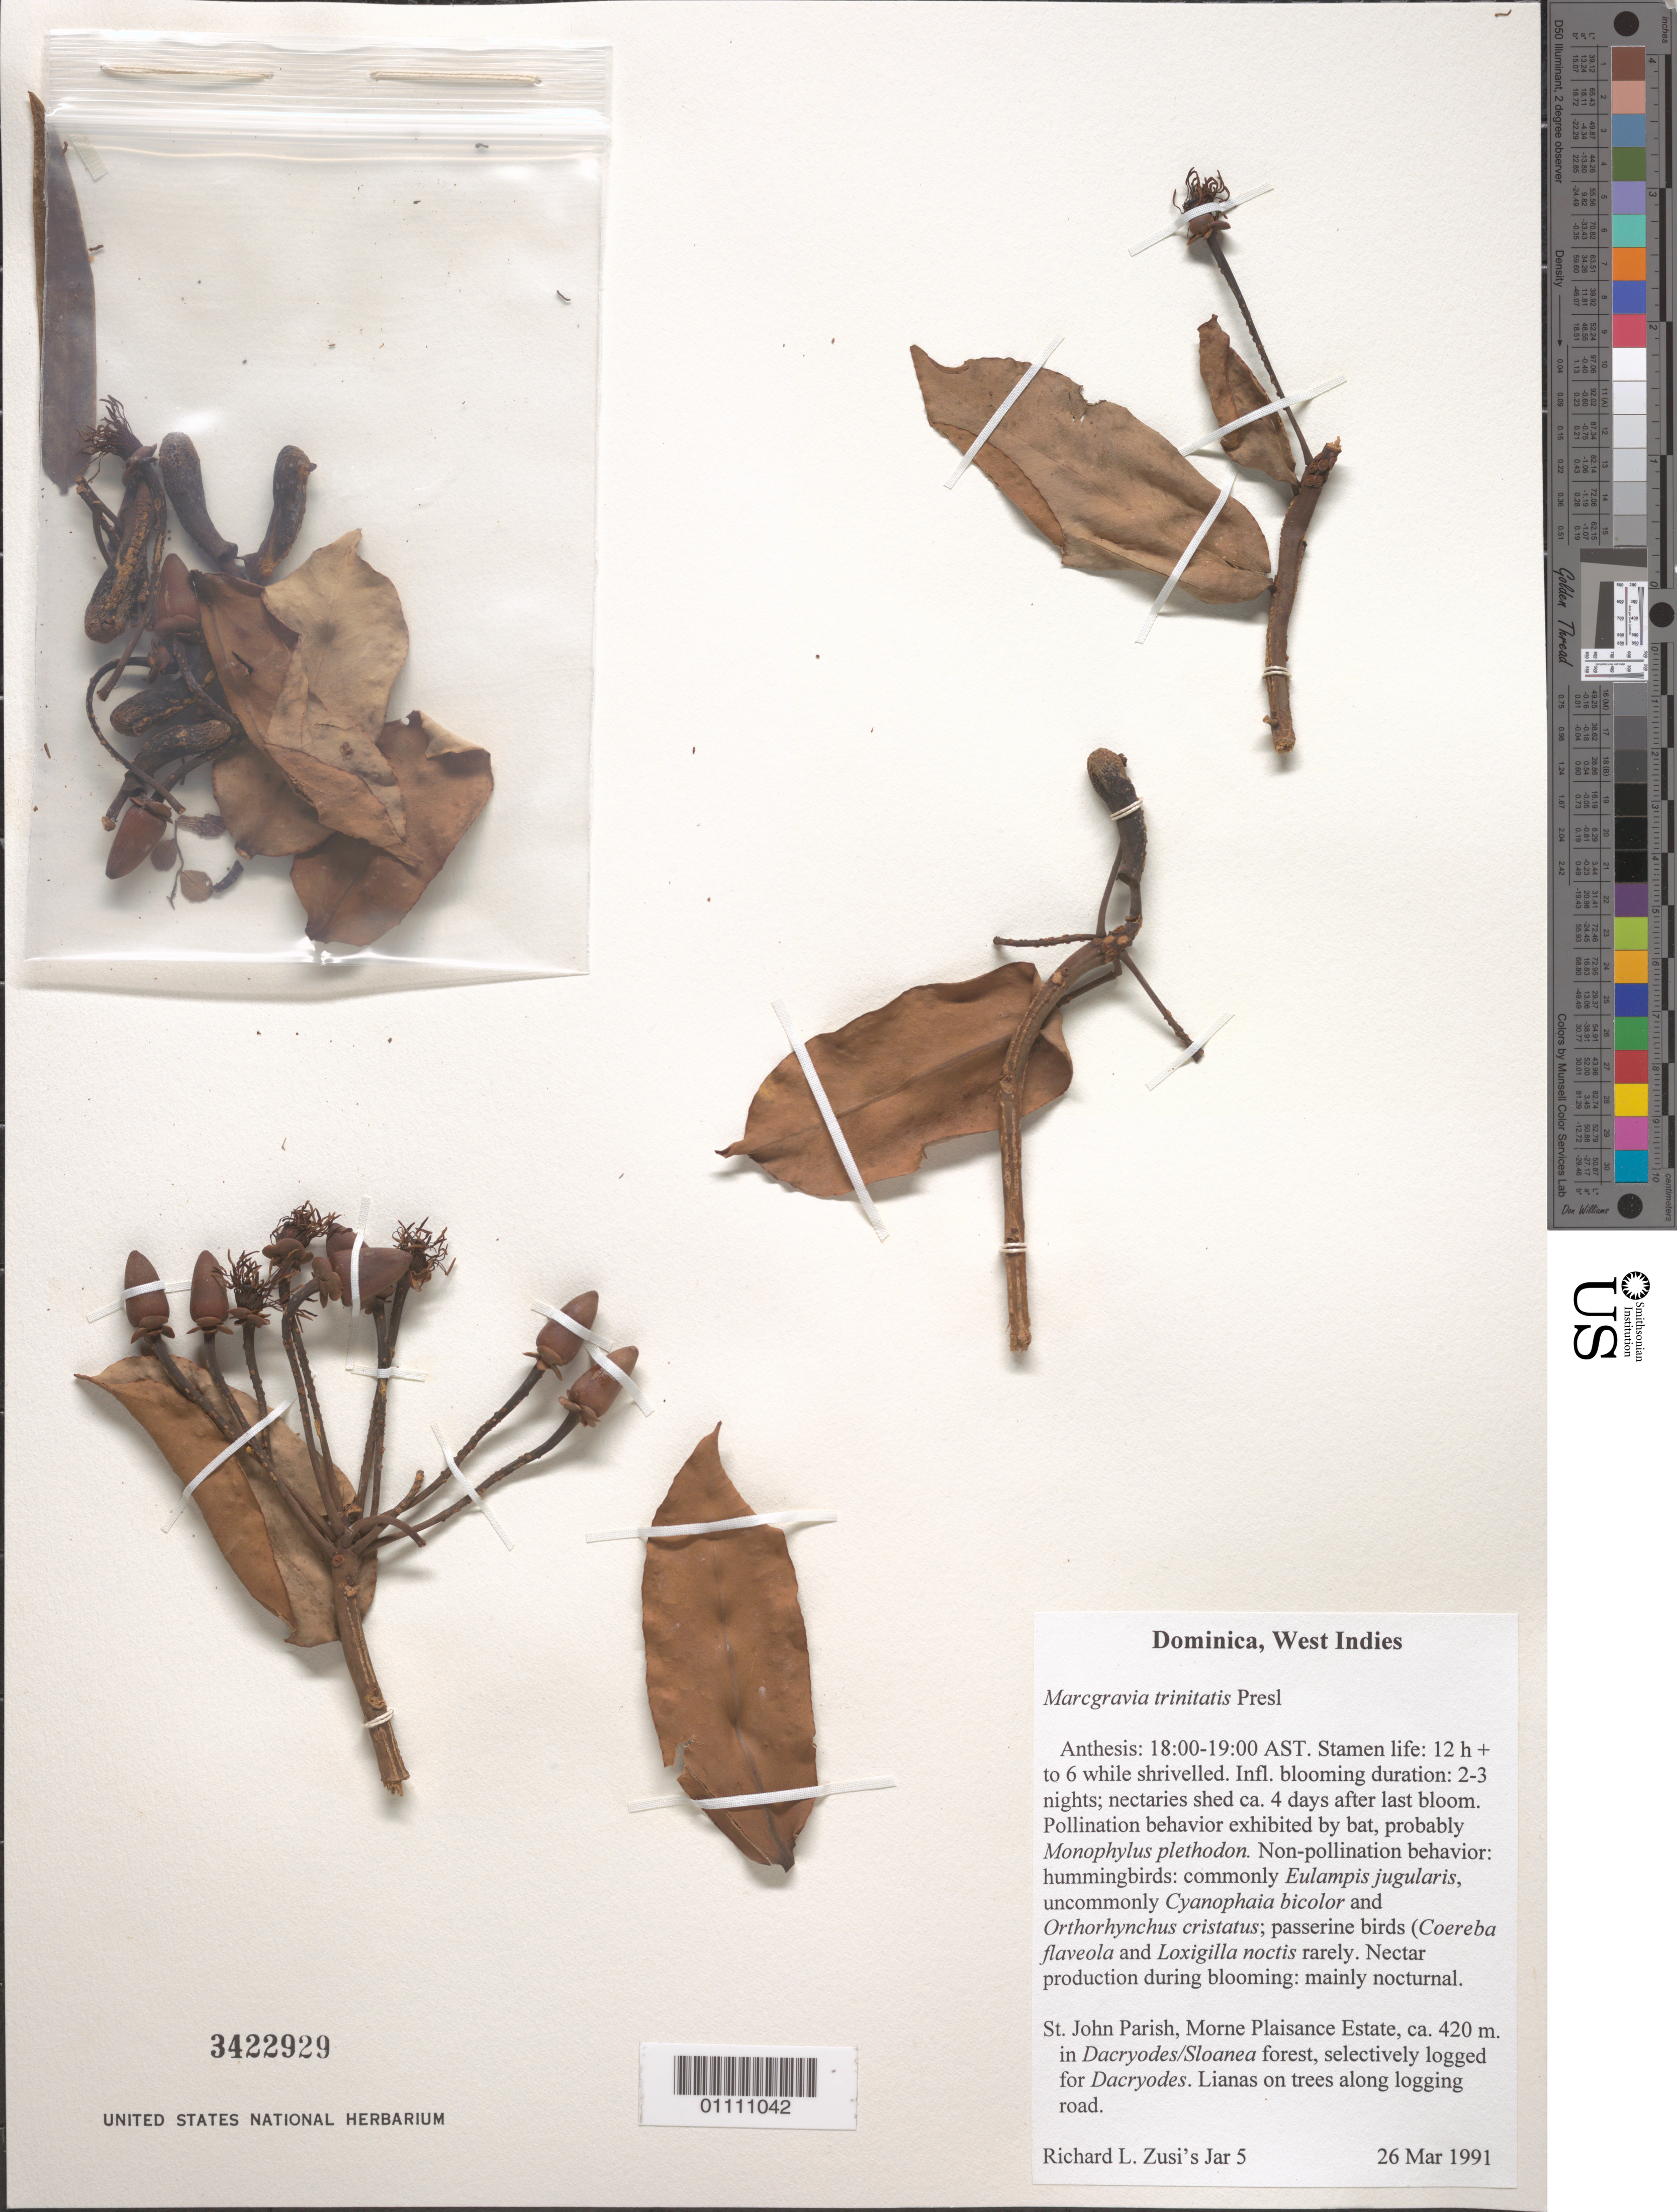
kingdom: Plantae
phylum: Tracheophyta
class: Magnoliopsida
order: Ericales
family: Marcgraviaceae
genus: Marcgravia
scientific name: Marcgravia trinitatis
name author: C. Presl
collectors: R. Zusi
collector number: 5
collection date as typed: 26 Mar 1991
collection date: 1991-03-26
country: Dominica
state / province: St. John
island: Dominica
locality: St. John Parish, Morne Plaisance Estate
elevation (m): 420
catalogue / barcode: US 3422929